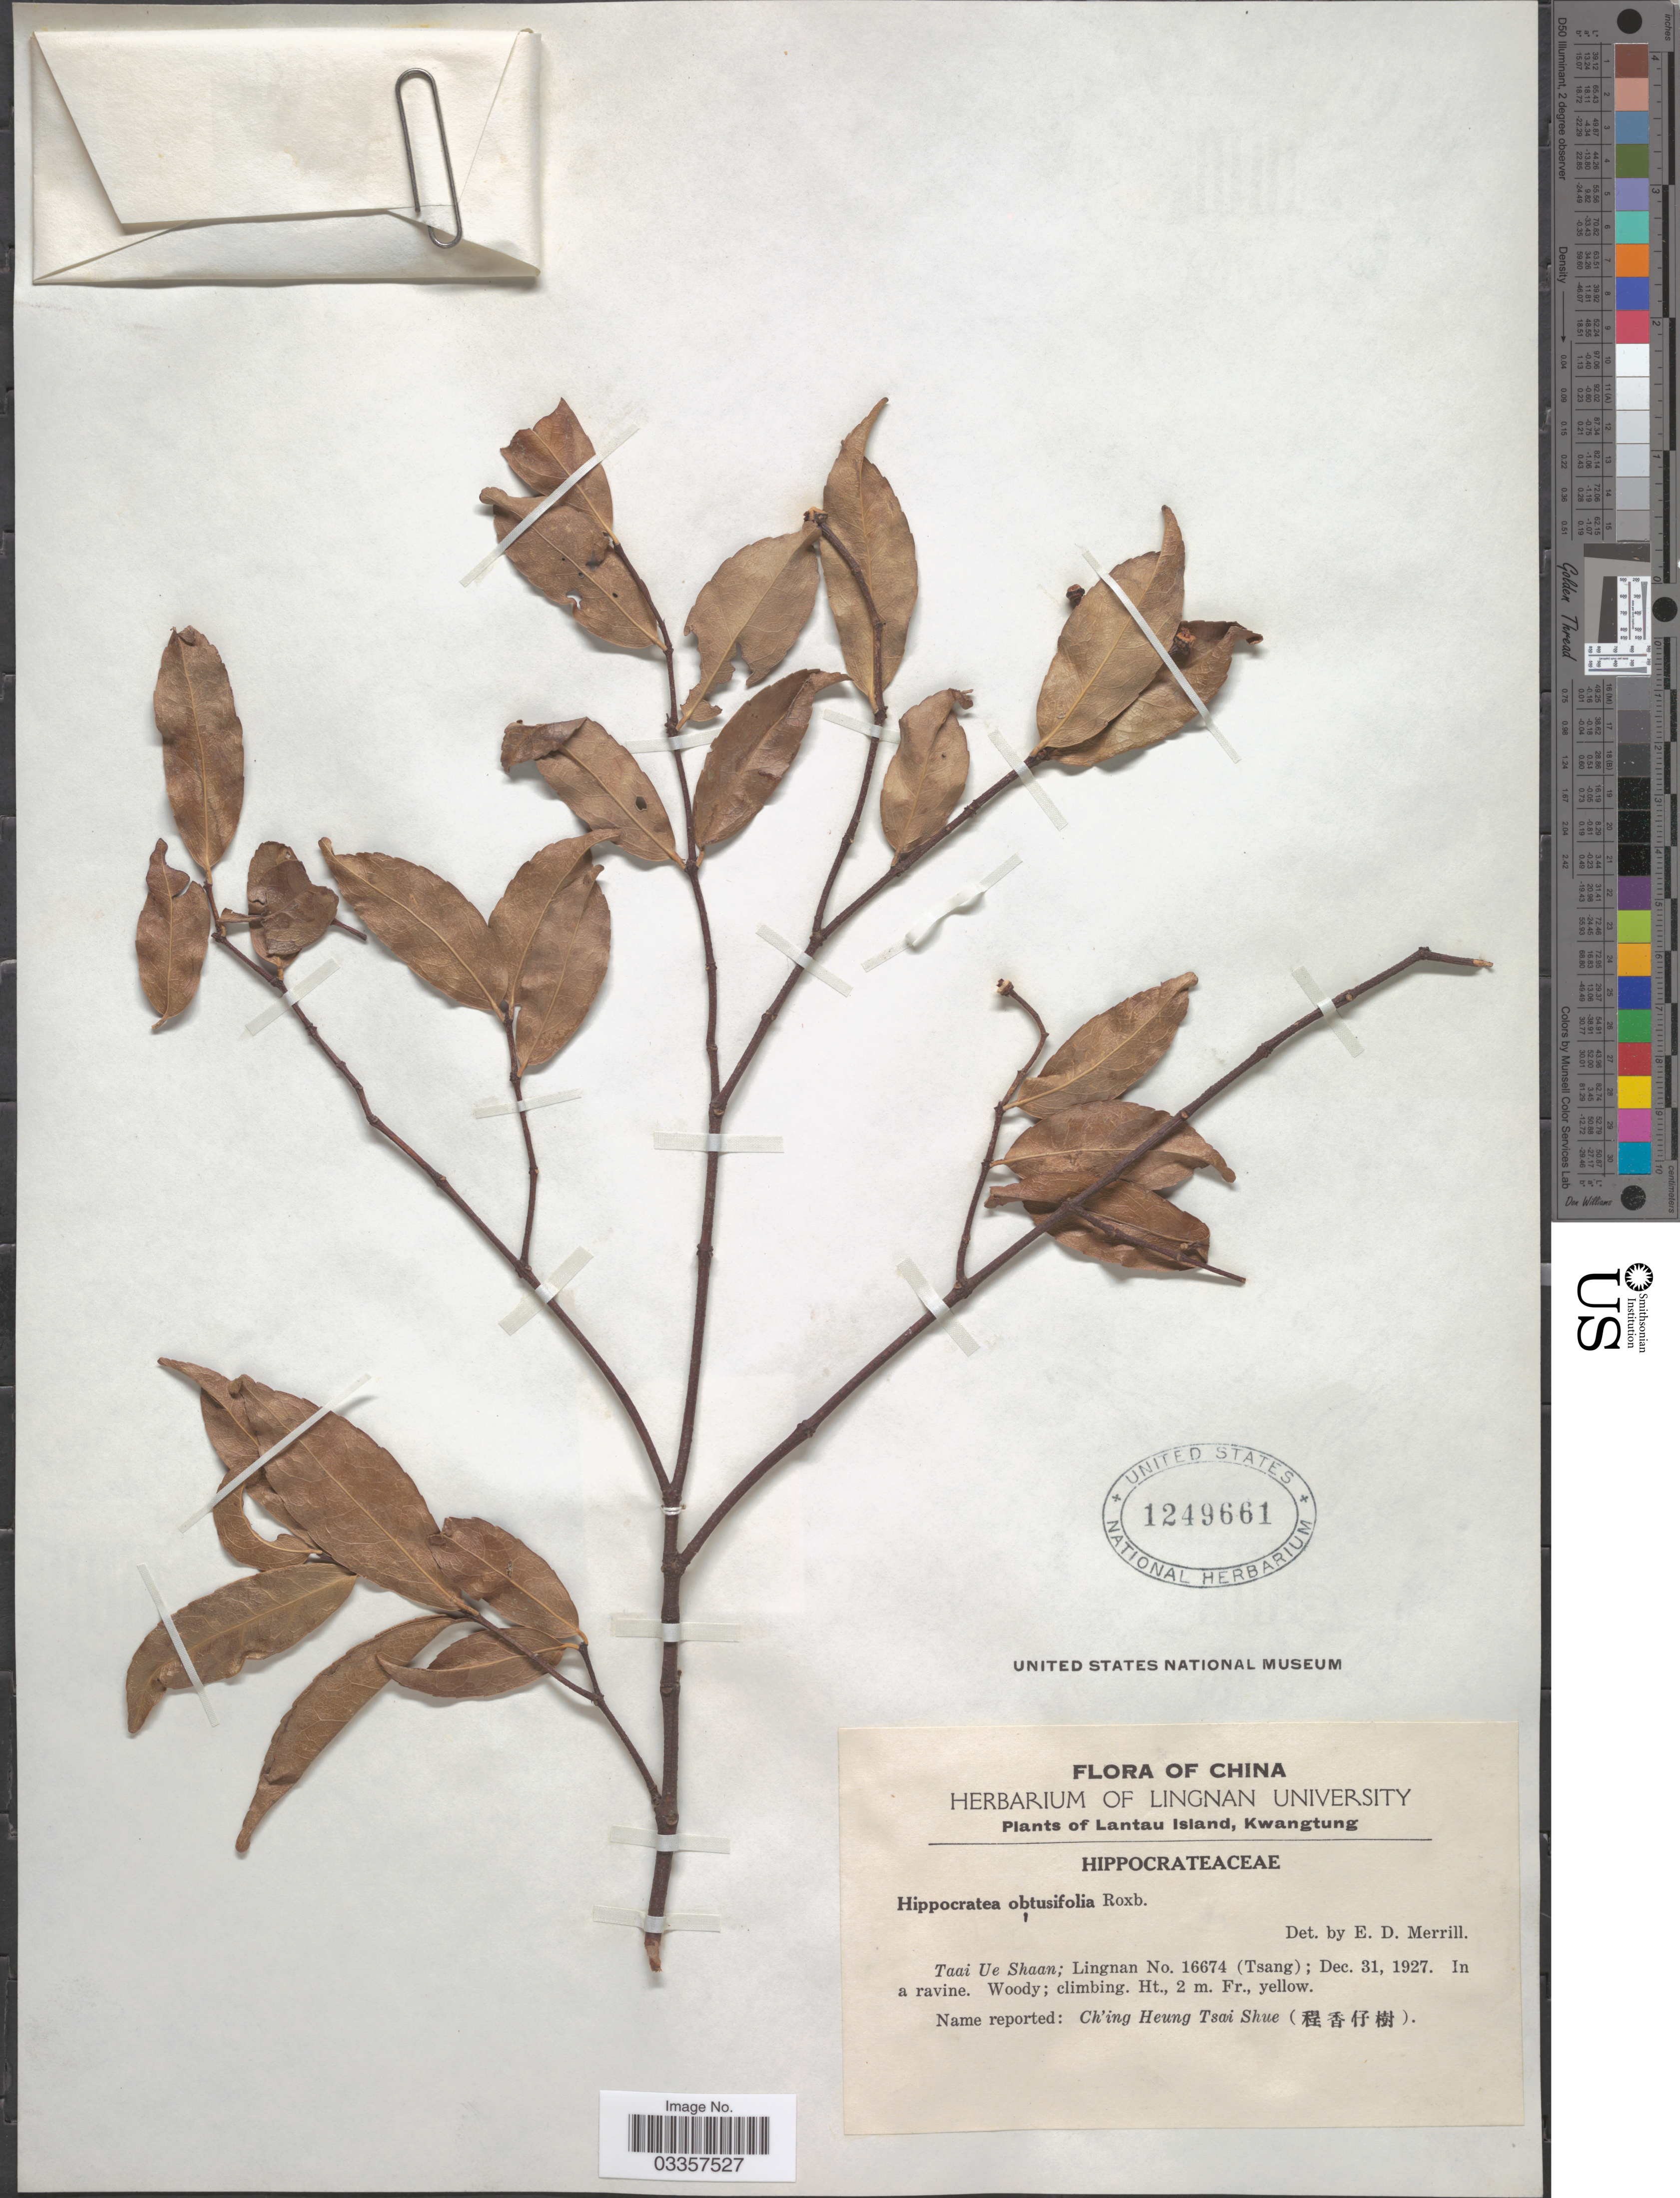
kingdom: Plantae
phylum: Tracheophyta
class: Magnoliopsida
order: Celastrales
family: Celastraceae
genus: Hippocratea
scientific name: Hippocratea obtusifolia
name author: Merr.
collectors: Lingnan & -- Tsang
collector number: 16674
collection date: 1927-12-31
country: China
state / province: Guangdong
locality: Lantau Island, Kwangtung. Taai Ue Shaan.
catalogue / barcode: US 1249661